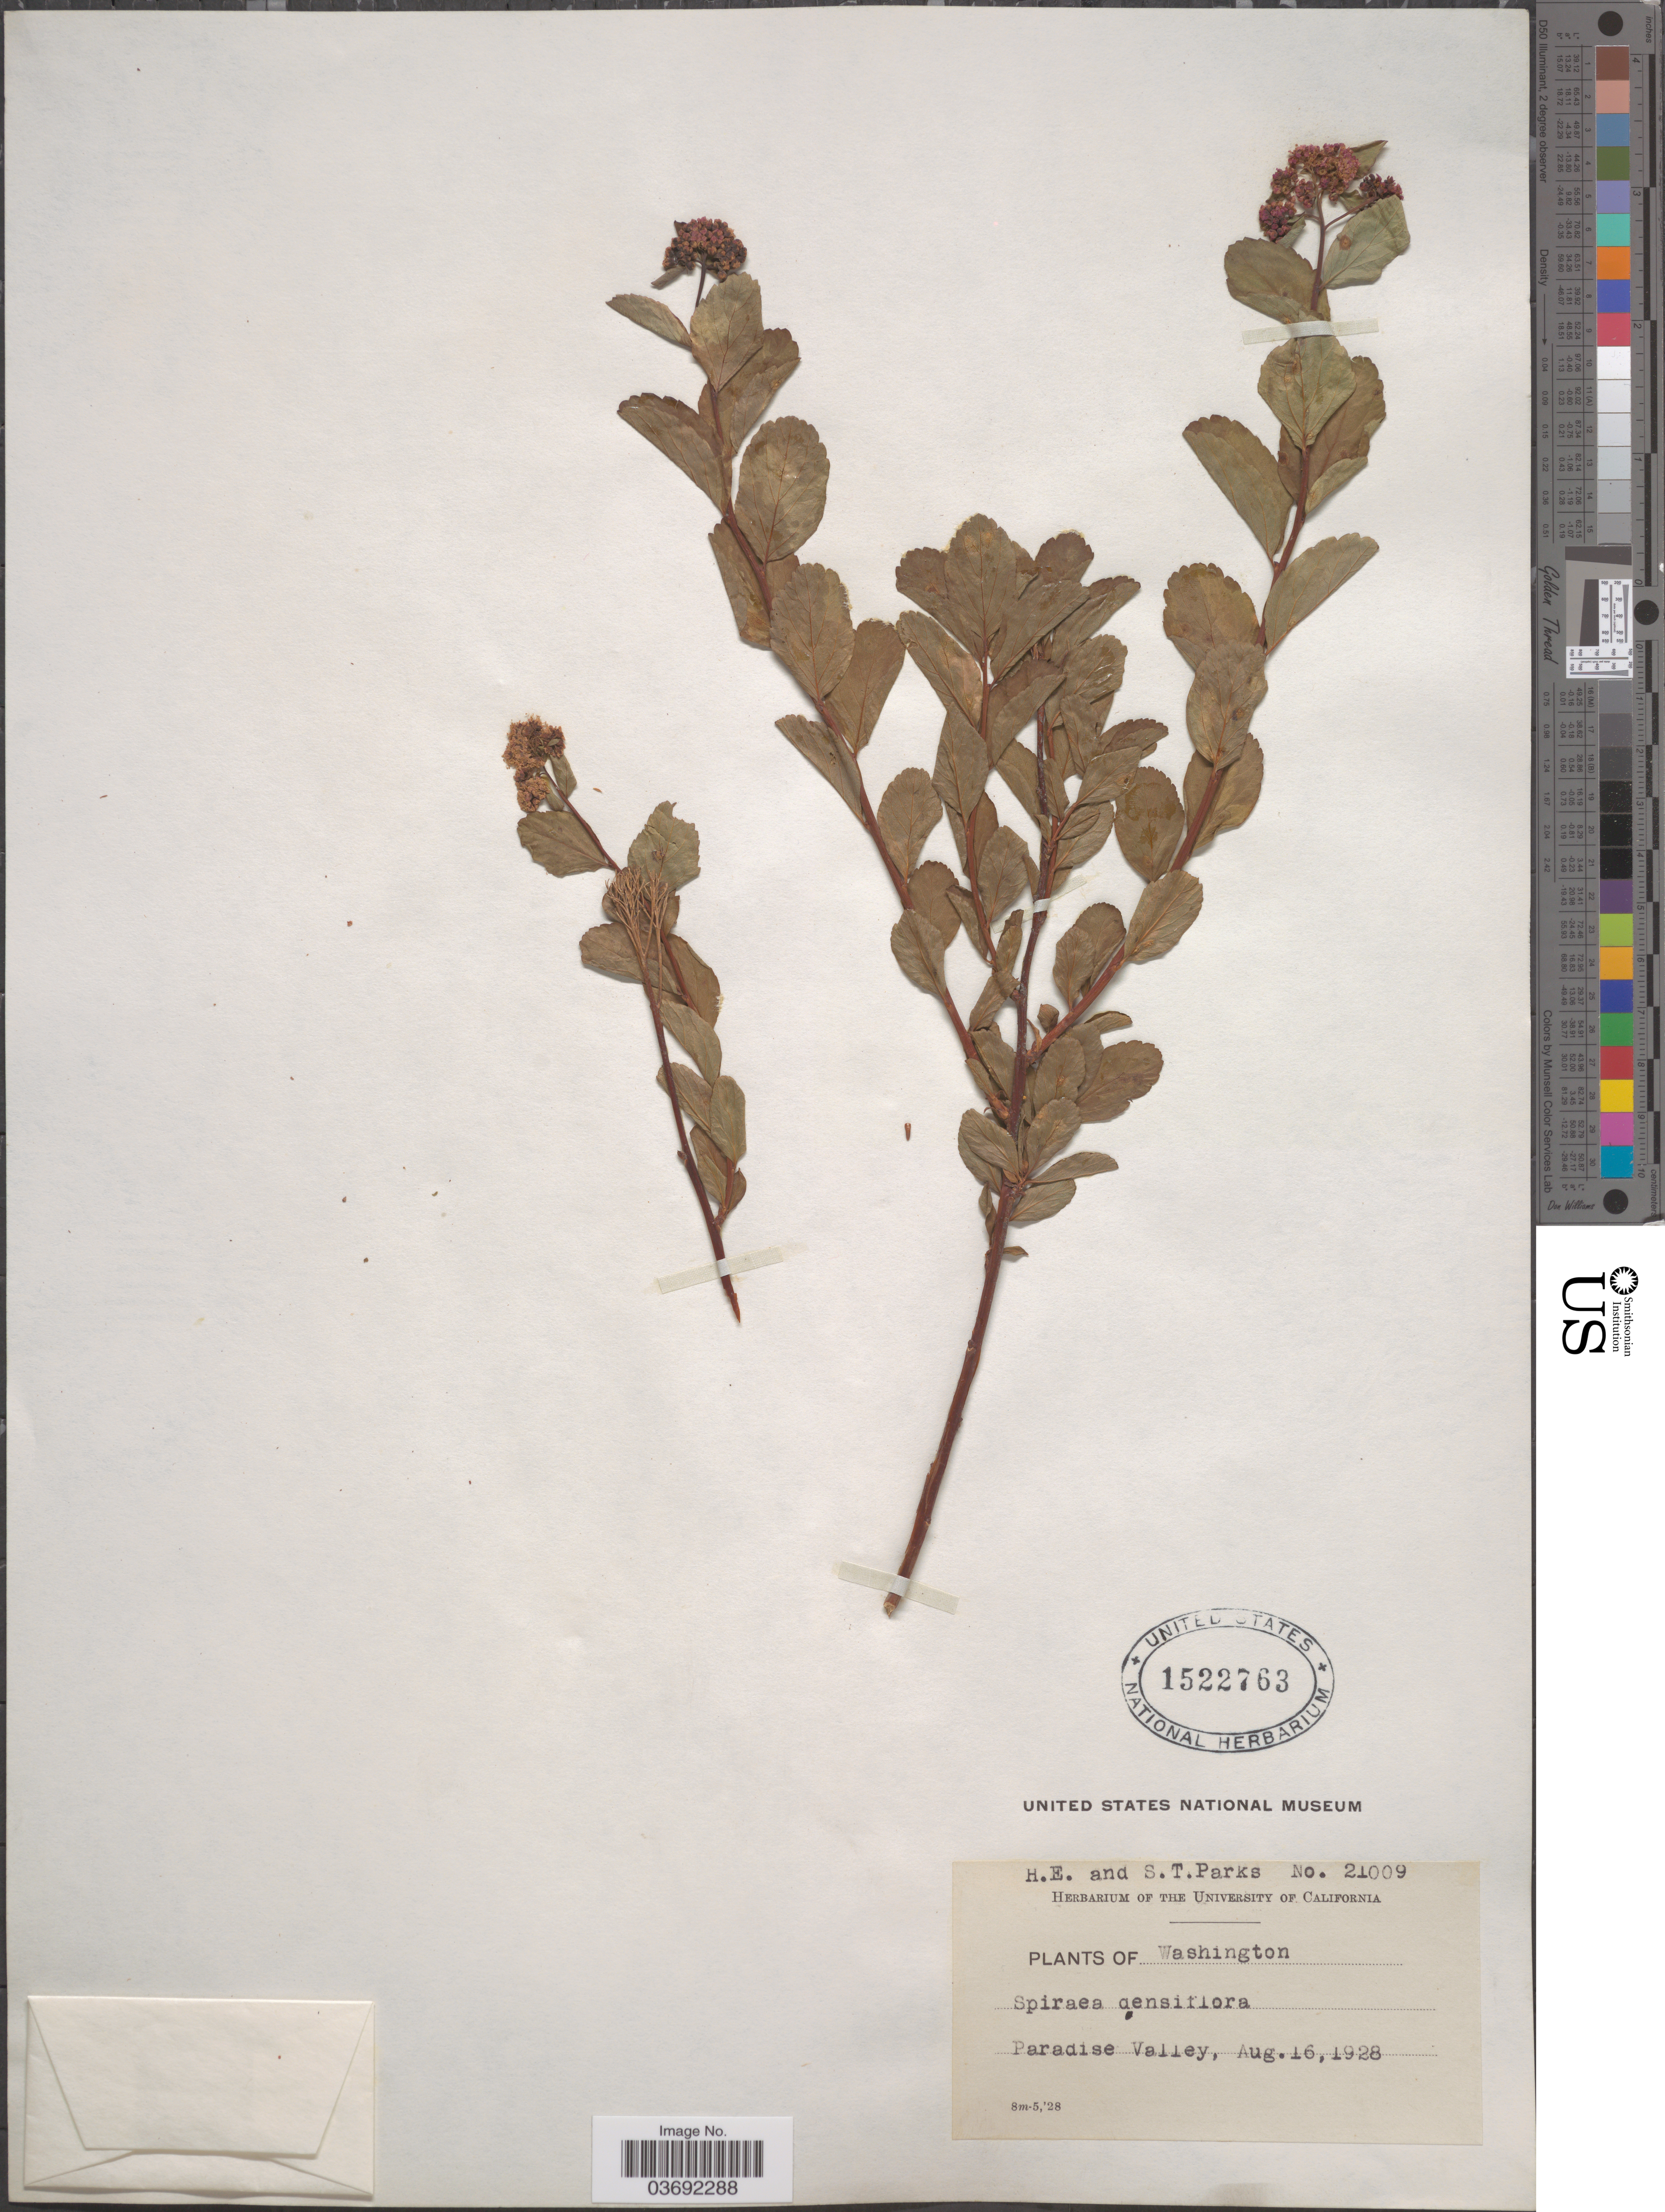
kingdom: Plantae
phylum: Tracheophyta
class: Magnoliopsida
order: Rosales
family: Rosaceae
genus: Spiraea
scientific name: Spiraea densiflora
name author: Nutt. ex Greenm.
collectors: H. E. Parks & S. Parks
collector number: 21009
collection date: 1928-08-16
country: United States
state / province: Washington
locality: Paradise Valley.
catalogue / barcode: US 1522763